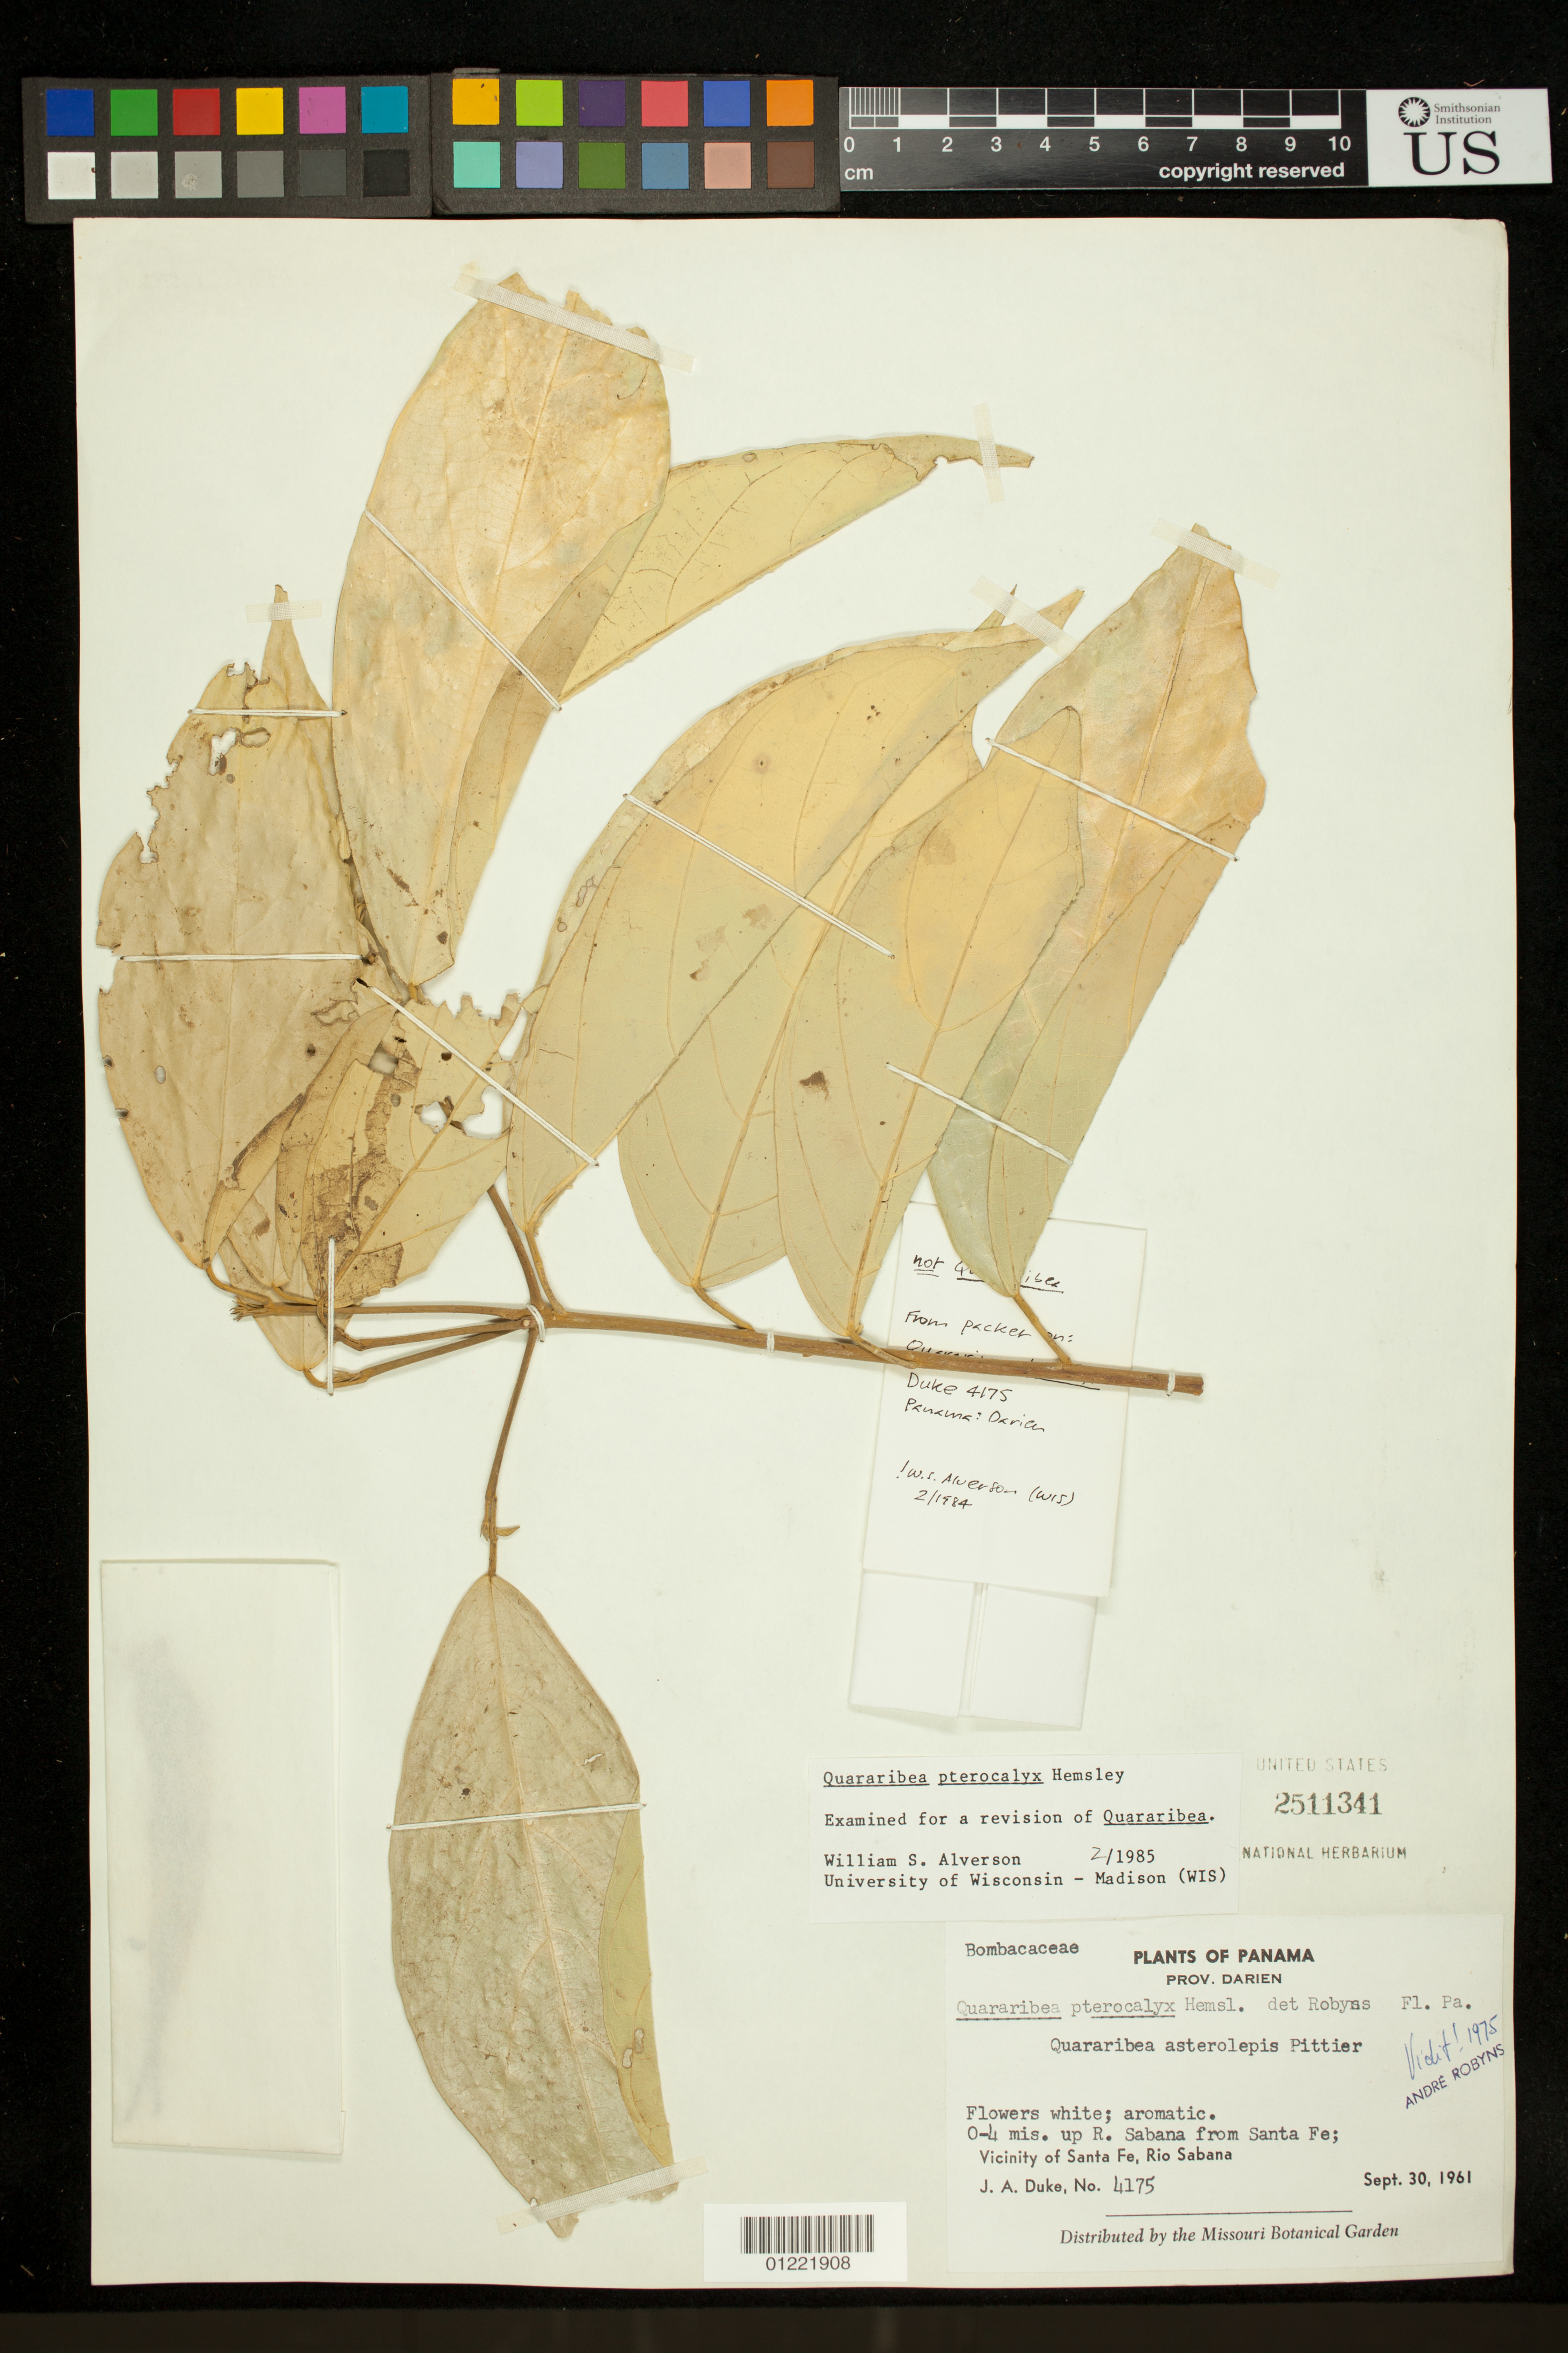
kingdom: Plantae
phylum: Tracheophyta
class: Magnoliopsida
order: Malvales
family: Malvaceae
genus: Quararibea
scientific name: Quararibea pterocalyx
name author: Hemsl.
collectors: J. A. Duke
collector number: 4175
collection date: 1961-09-30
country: Panama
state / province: Darién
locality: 0-4 mis. up R. Sabana from Santa Fe; Vicinity of Santa Fe, Rio Sabana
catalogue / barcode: US 2511341